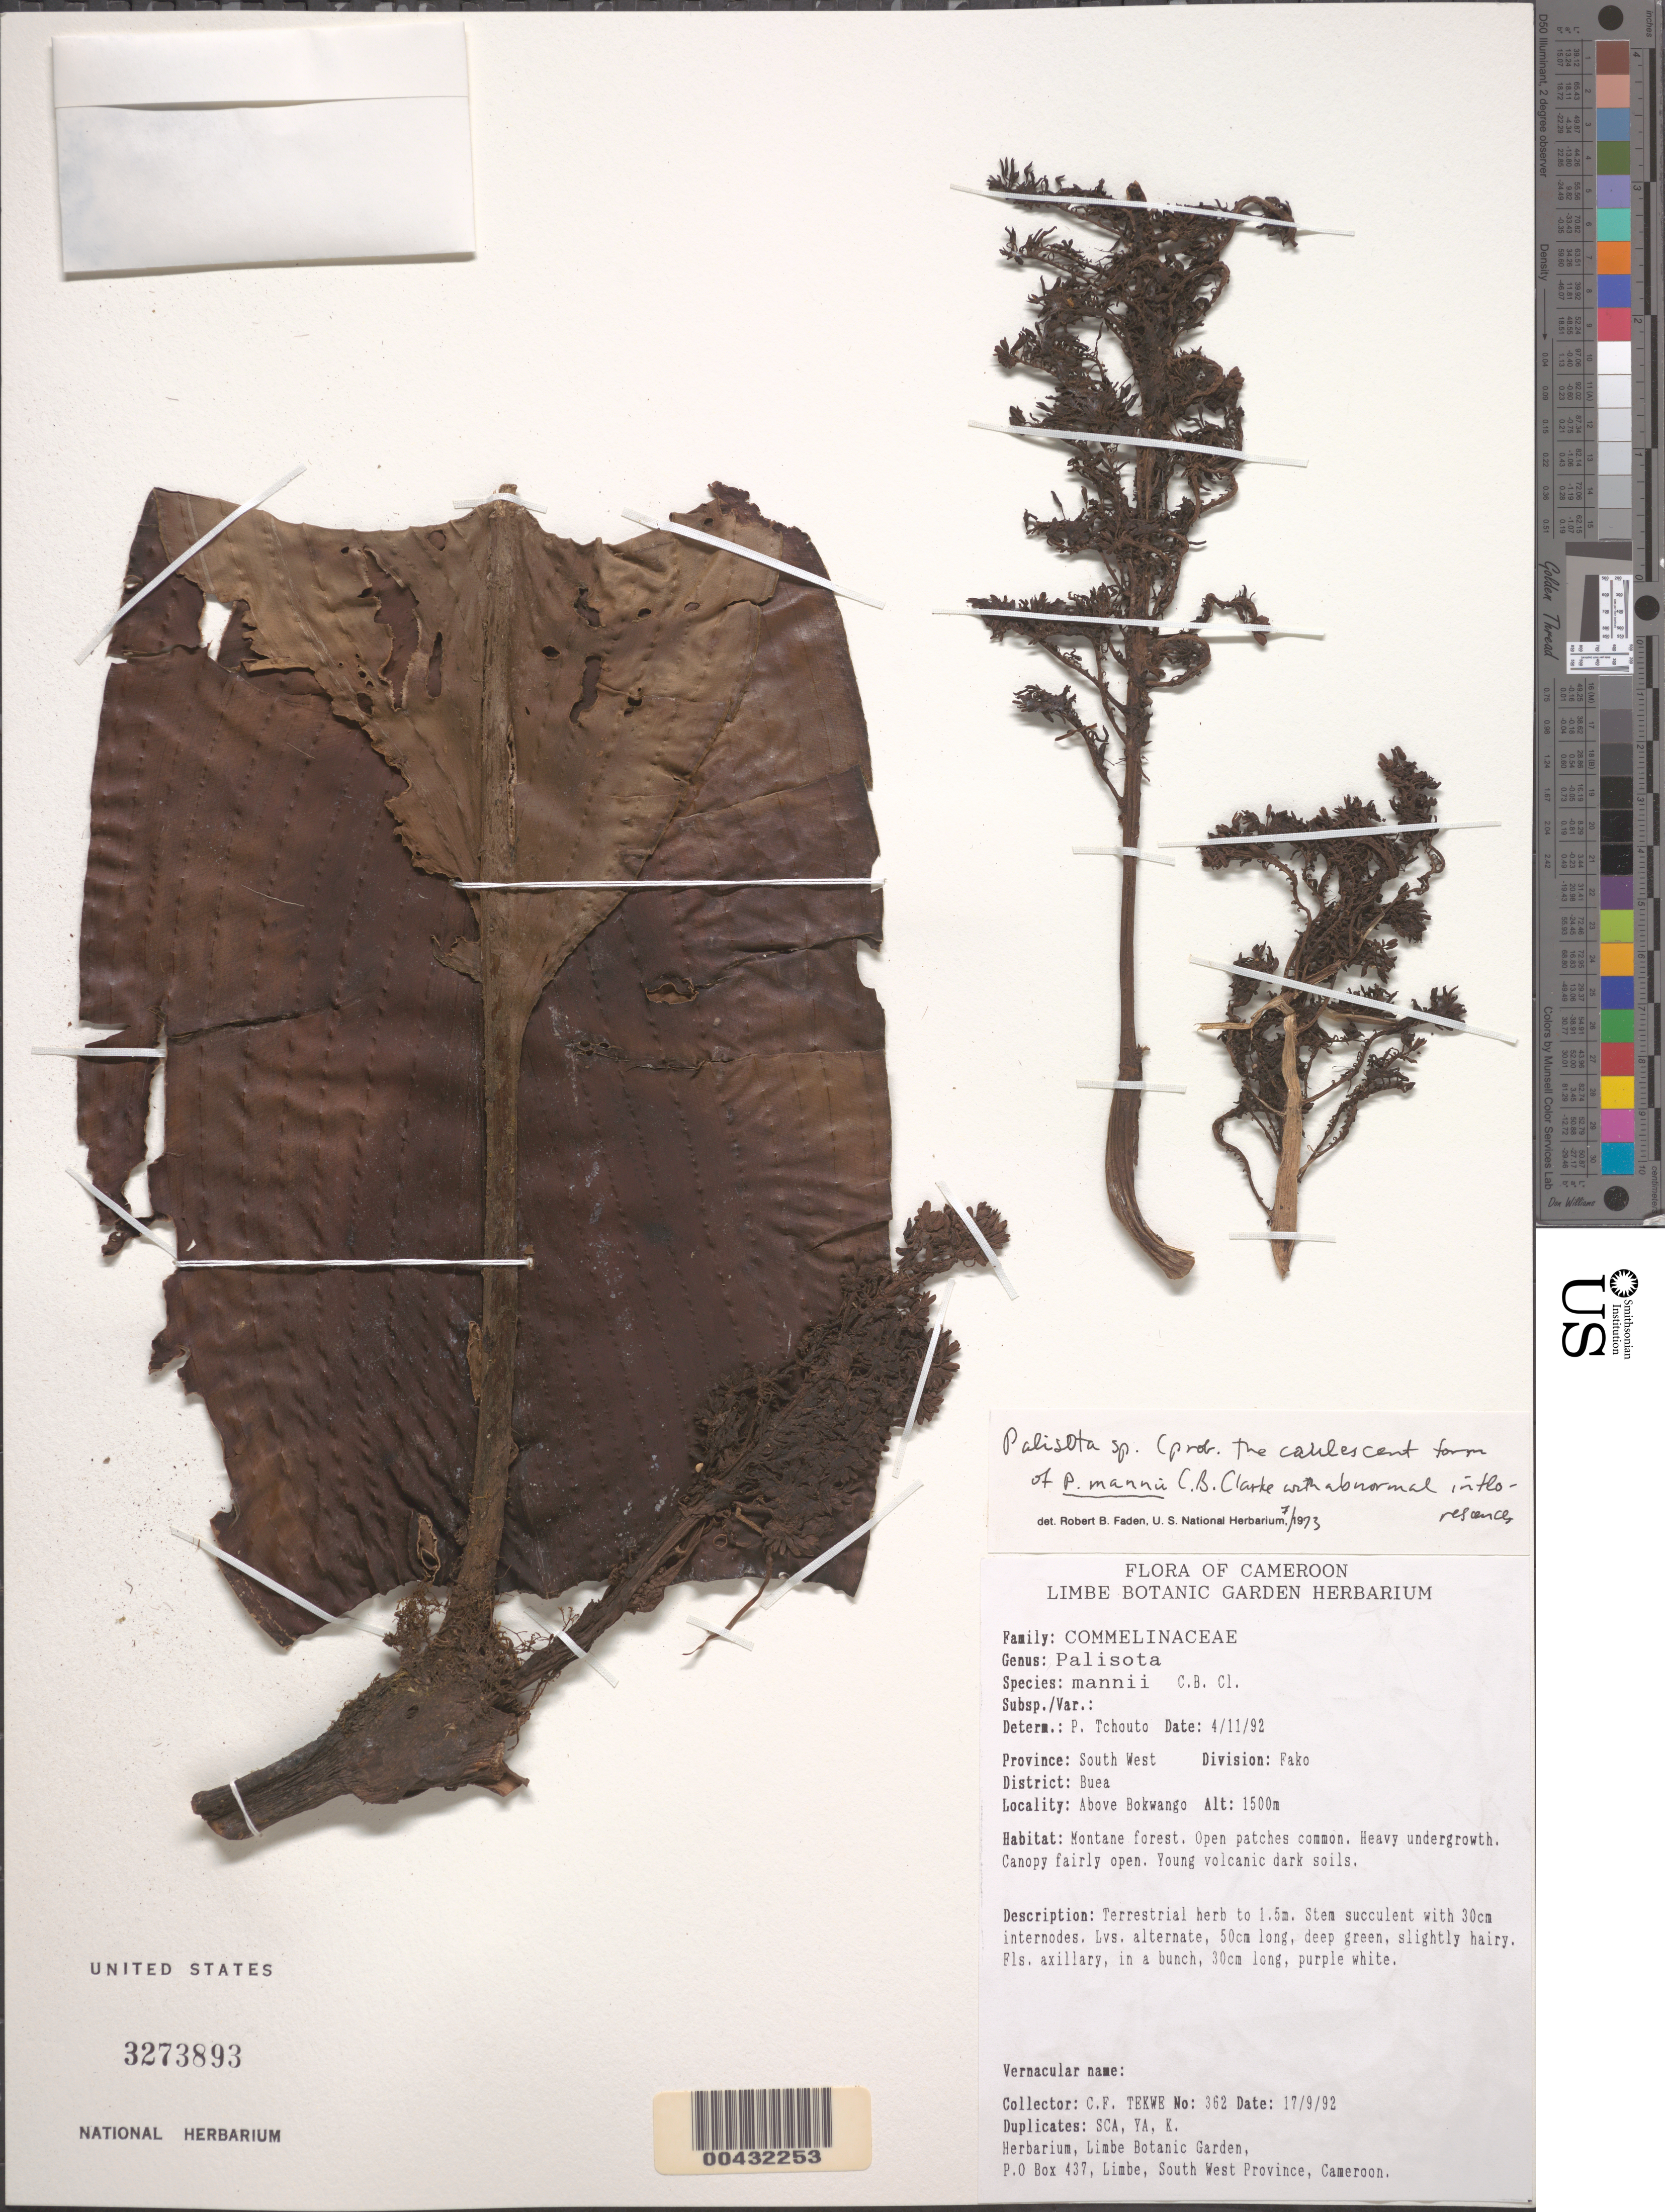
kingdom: Plantae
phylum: Tracheophyta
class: Liliopsida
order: Commelinales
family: Commelinaceae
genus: Palisota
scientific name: Palisota sp.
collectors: C. Tekwe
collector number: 362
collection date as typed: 17 Sep 1992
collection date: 1992-09-17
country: Cameroon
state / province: Sud-Ouest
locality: Fako, buea, above bokwango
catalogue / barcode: US 3273893